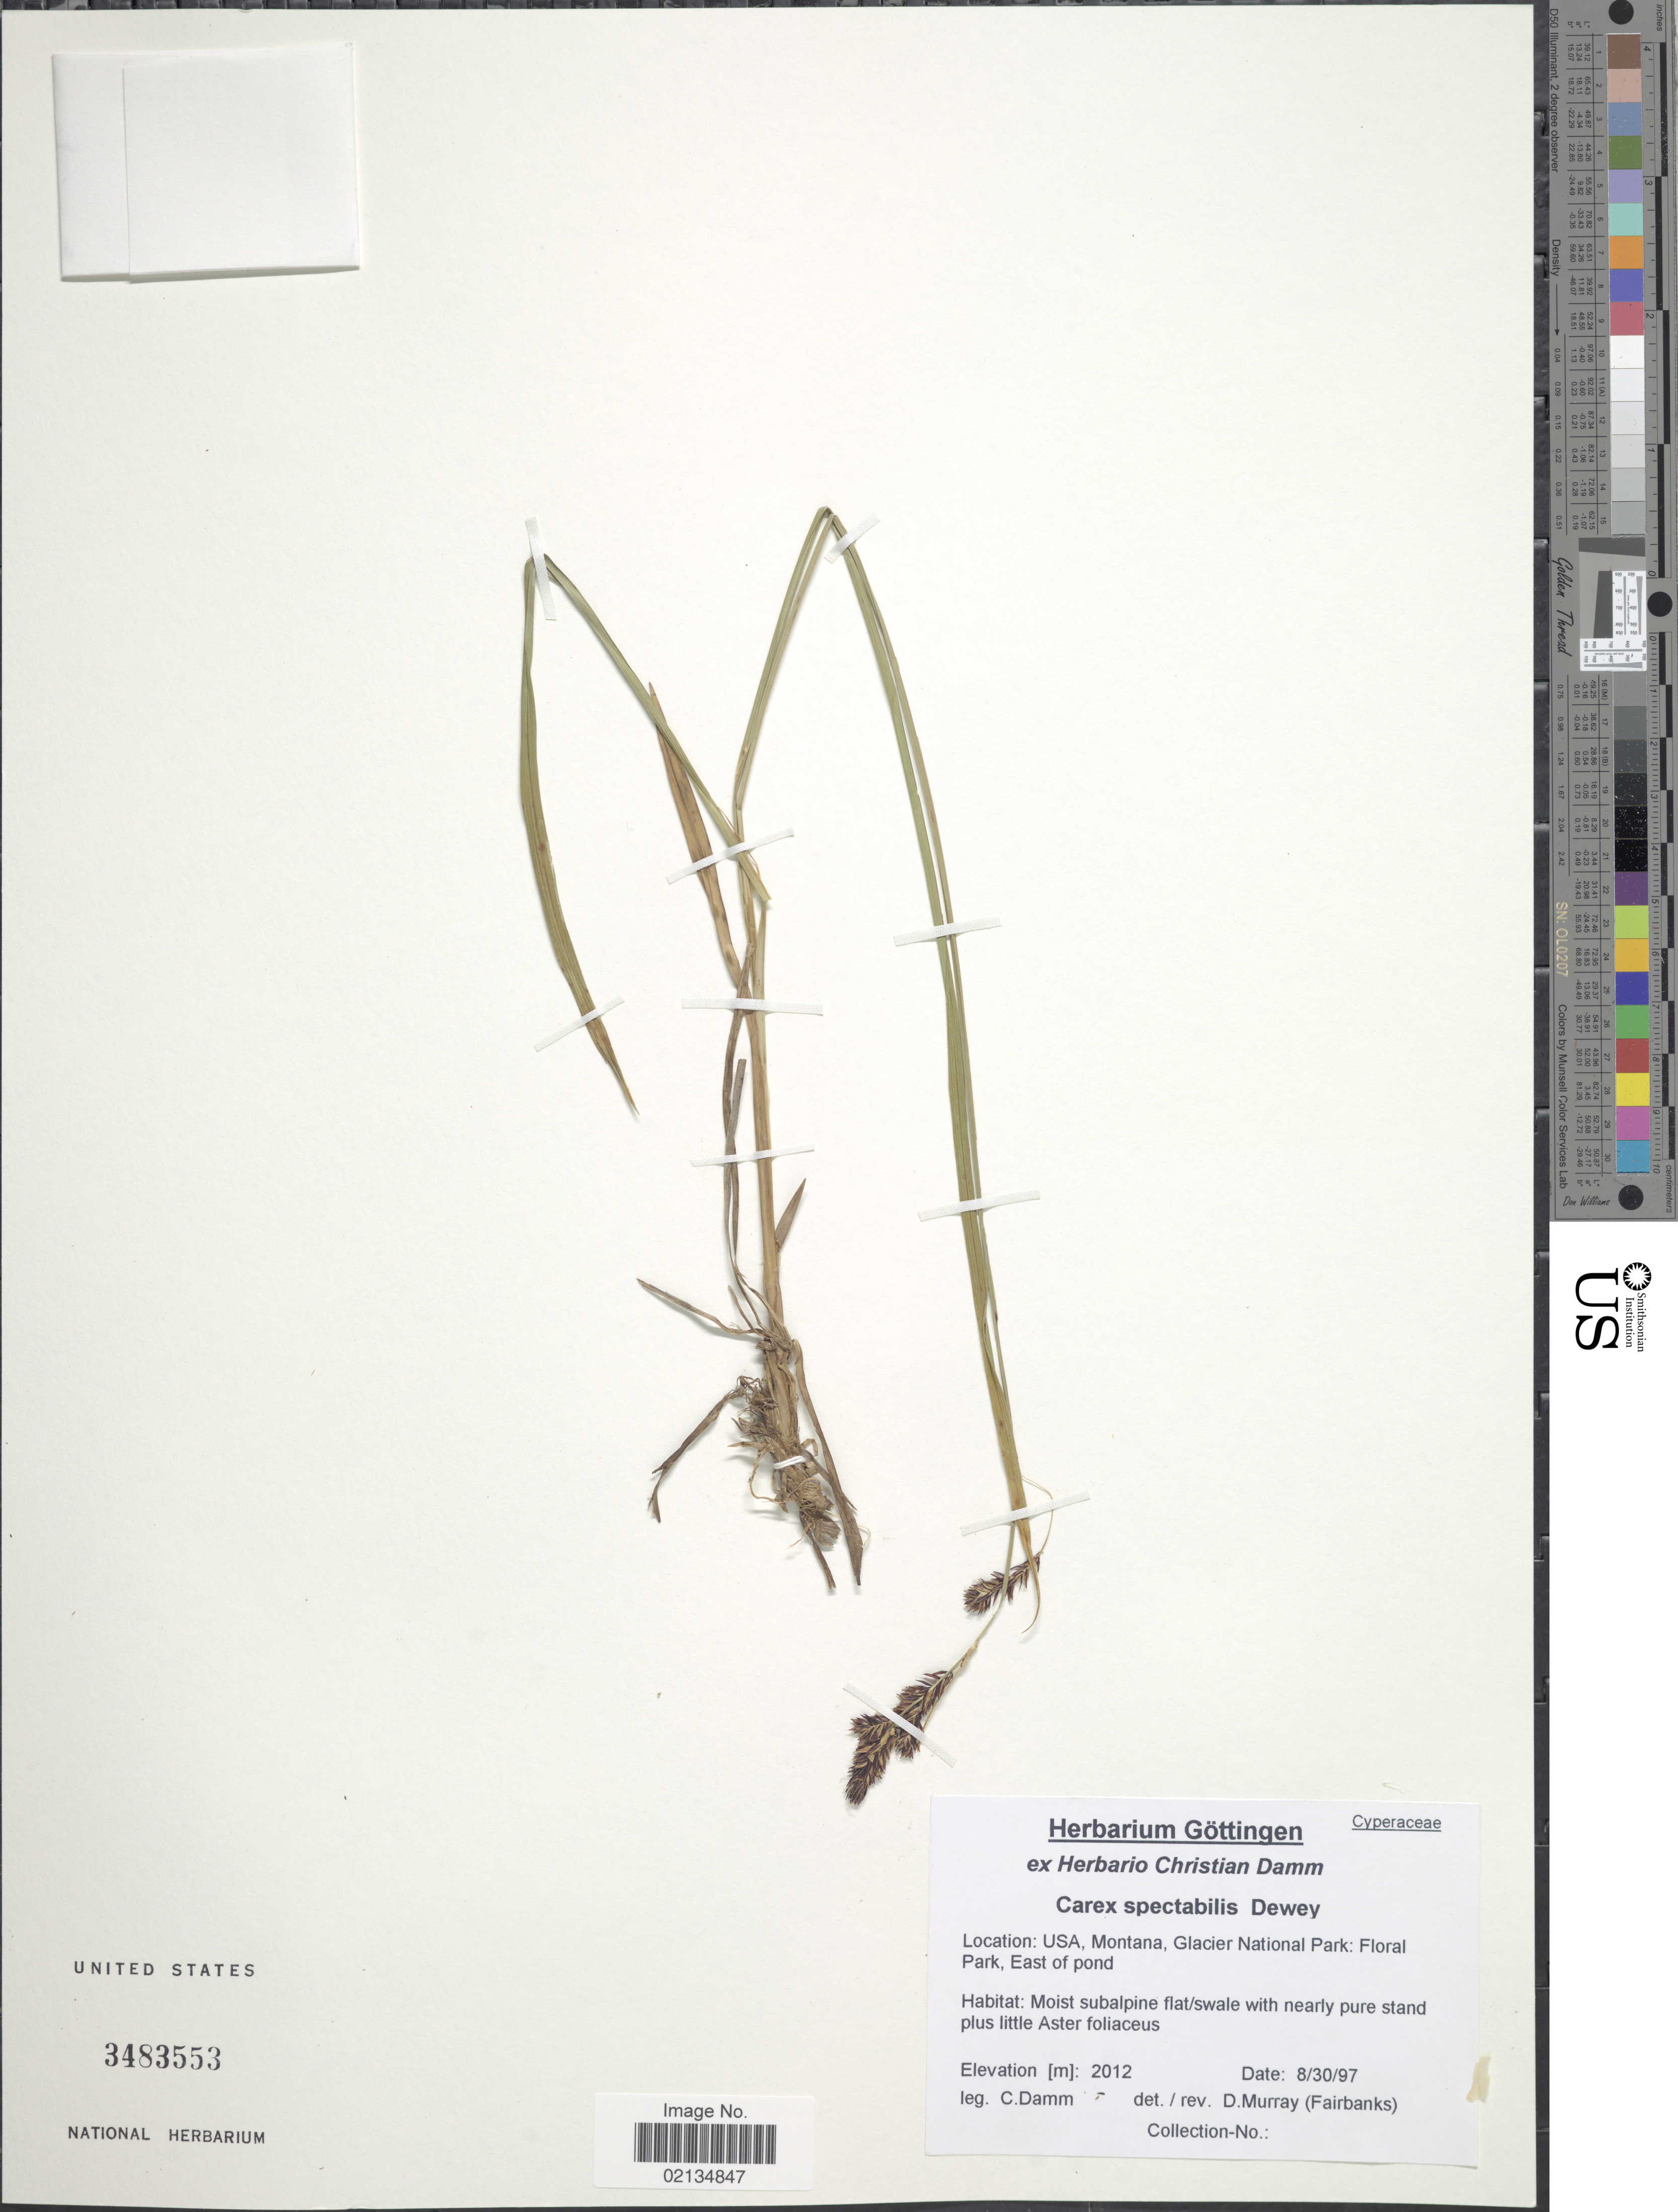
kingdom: Plantae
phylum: Tracheophyta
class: Liliopsida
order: Poales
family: Cyperaceae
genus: Carex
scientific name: Carex spectabilis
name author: Dewey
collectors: C. Damm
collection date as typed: Transcribed d/m/y: 30/8/97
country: United States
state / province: Montana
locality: Glacier National Park: Floral Park, East of Pond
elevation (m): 2012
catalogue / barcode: US 3483553